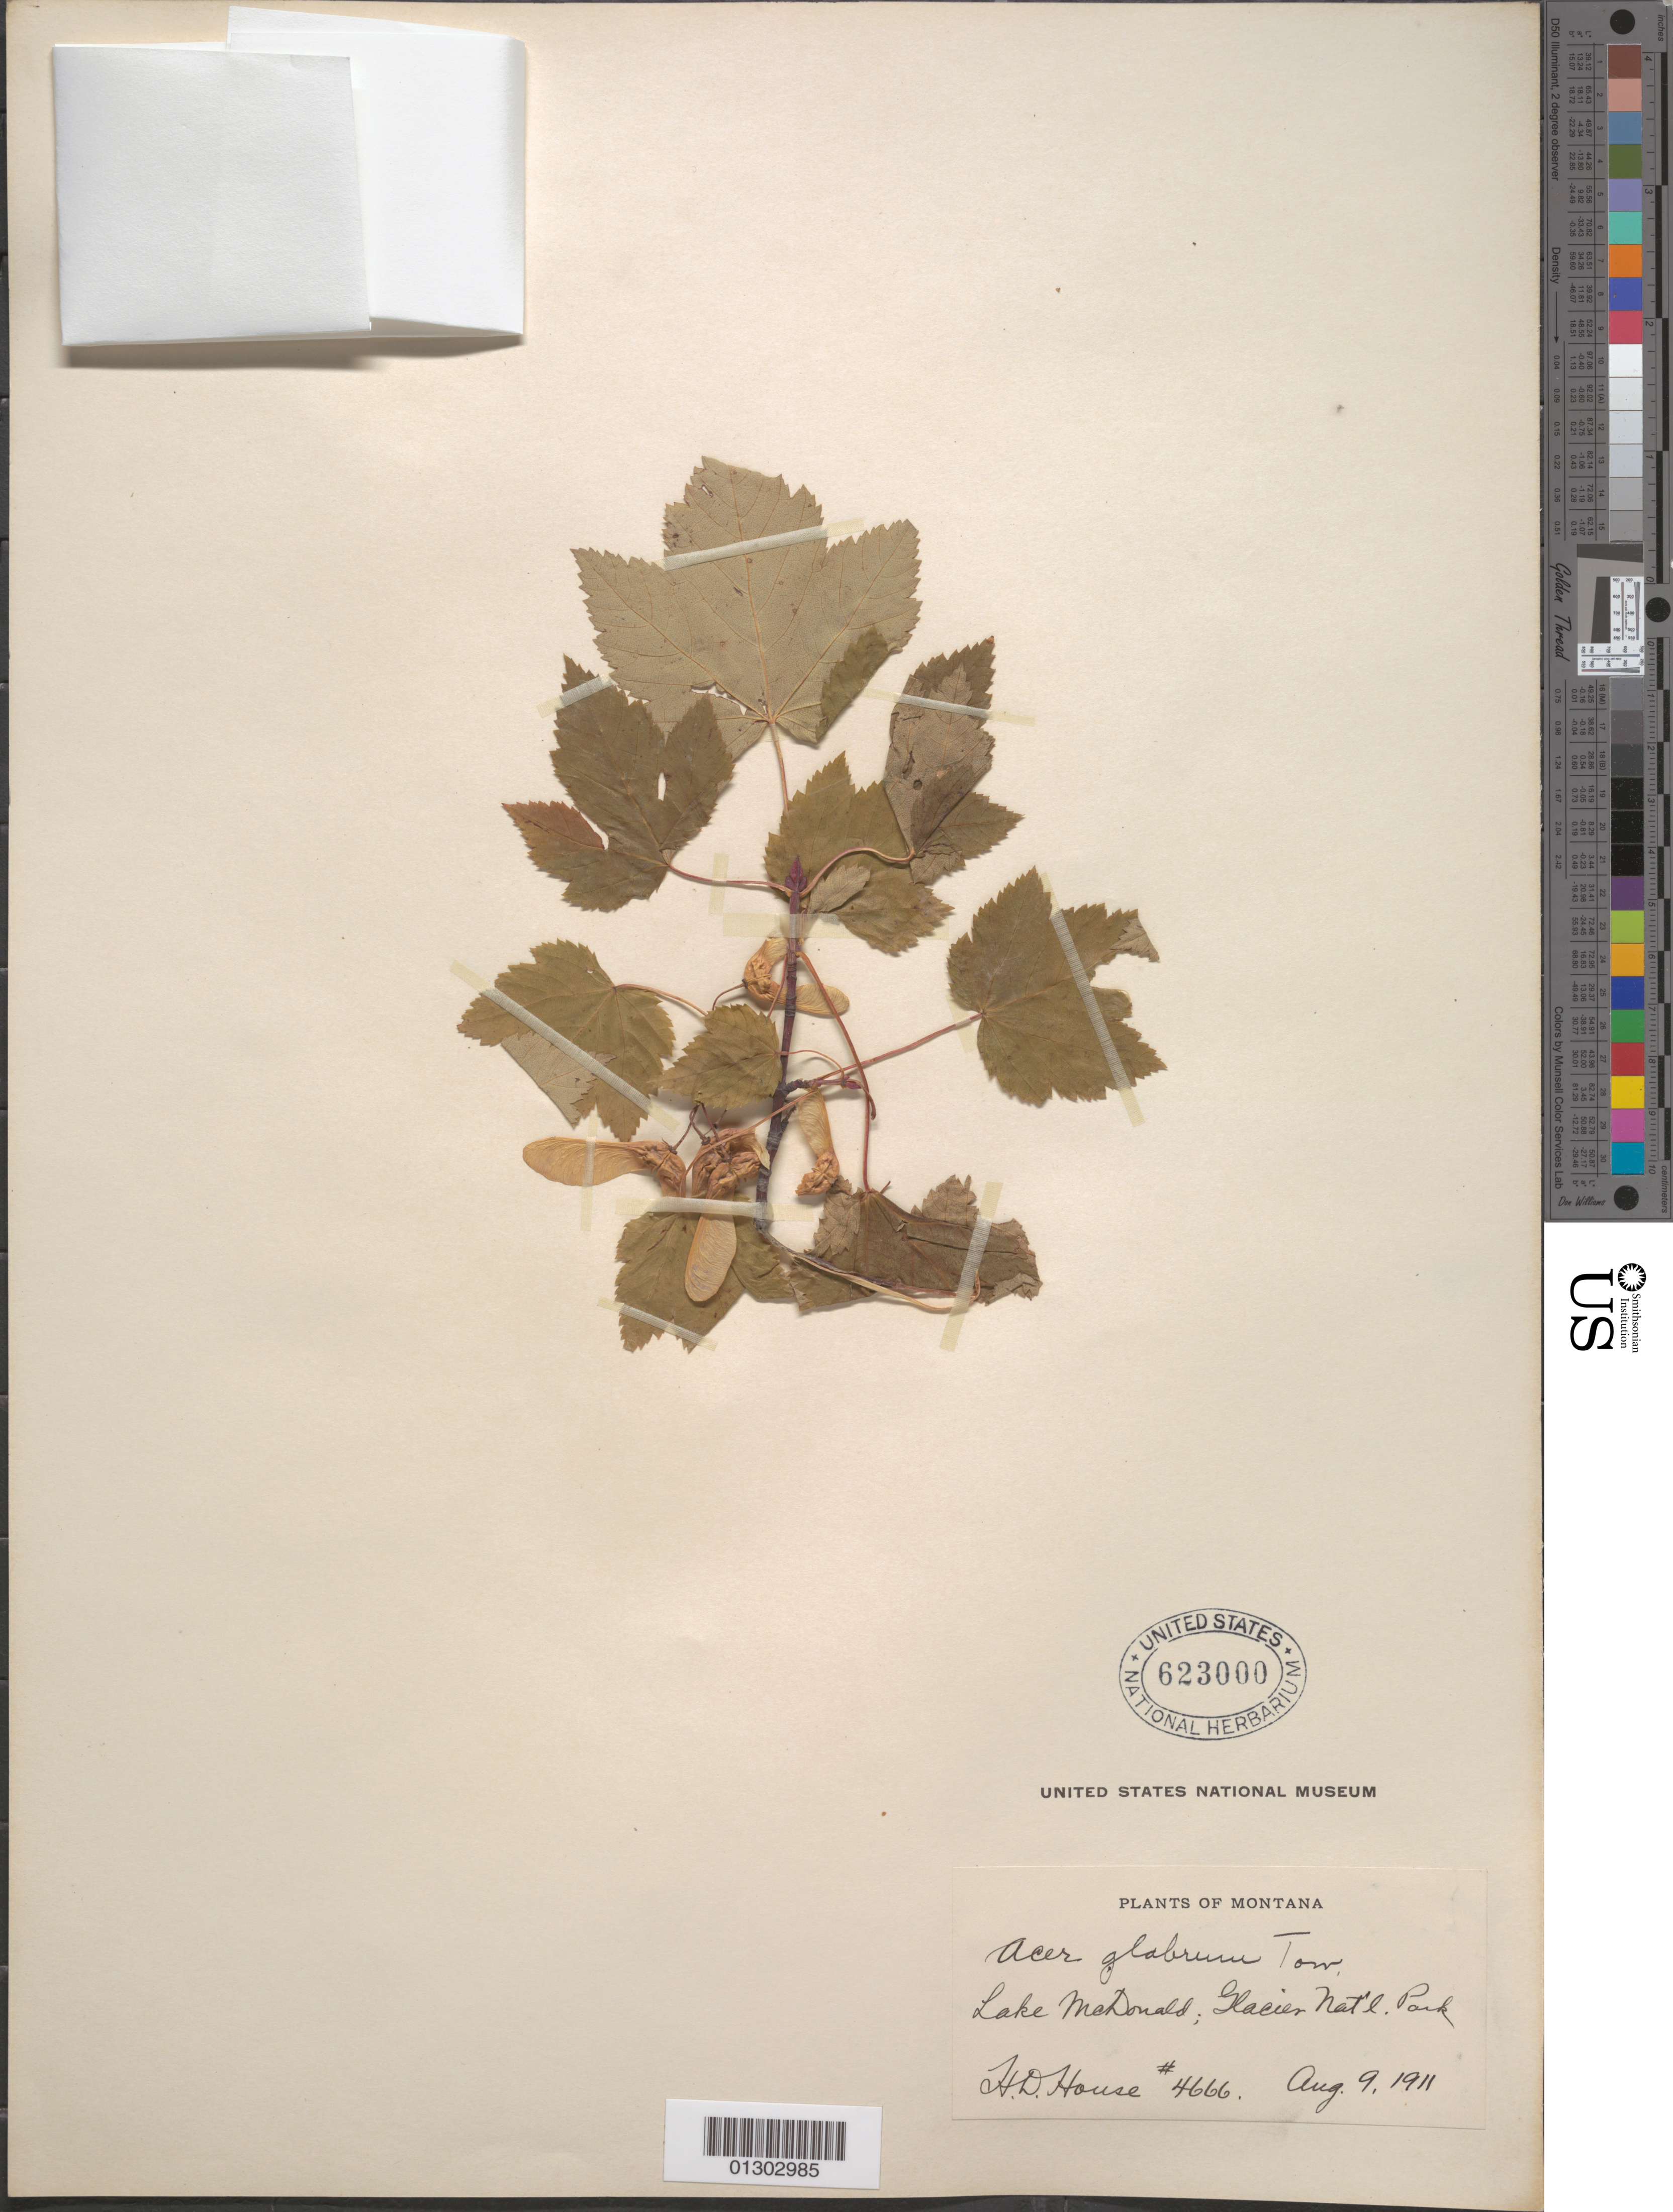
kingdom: Plantae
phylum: Tracheophyta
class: Magnoliopsida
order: Sapindales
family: Sapindaceae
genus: Acer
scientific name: Acer glabrum var. douglasii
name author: (Hook.) Dippel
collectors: H. D. House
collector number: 4666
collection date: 1911-08-09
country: United States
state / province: Montana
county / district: Flathead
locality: Glacier National Park, Lake McDonald.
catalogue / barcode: US 623000